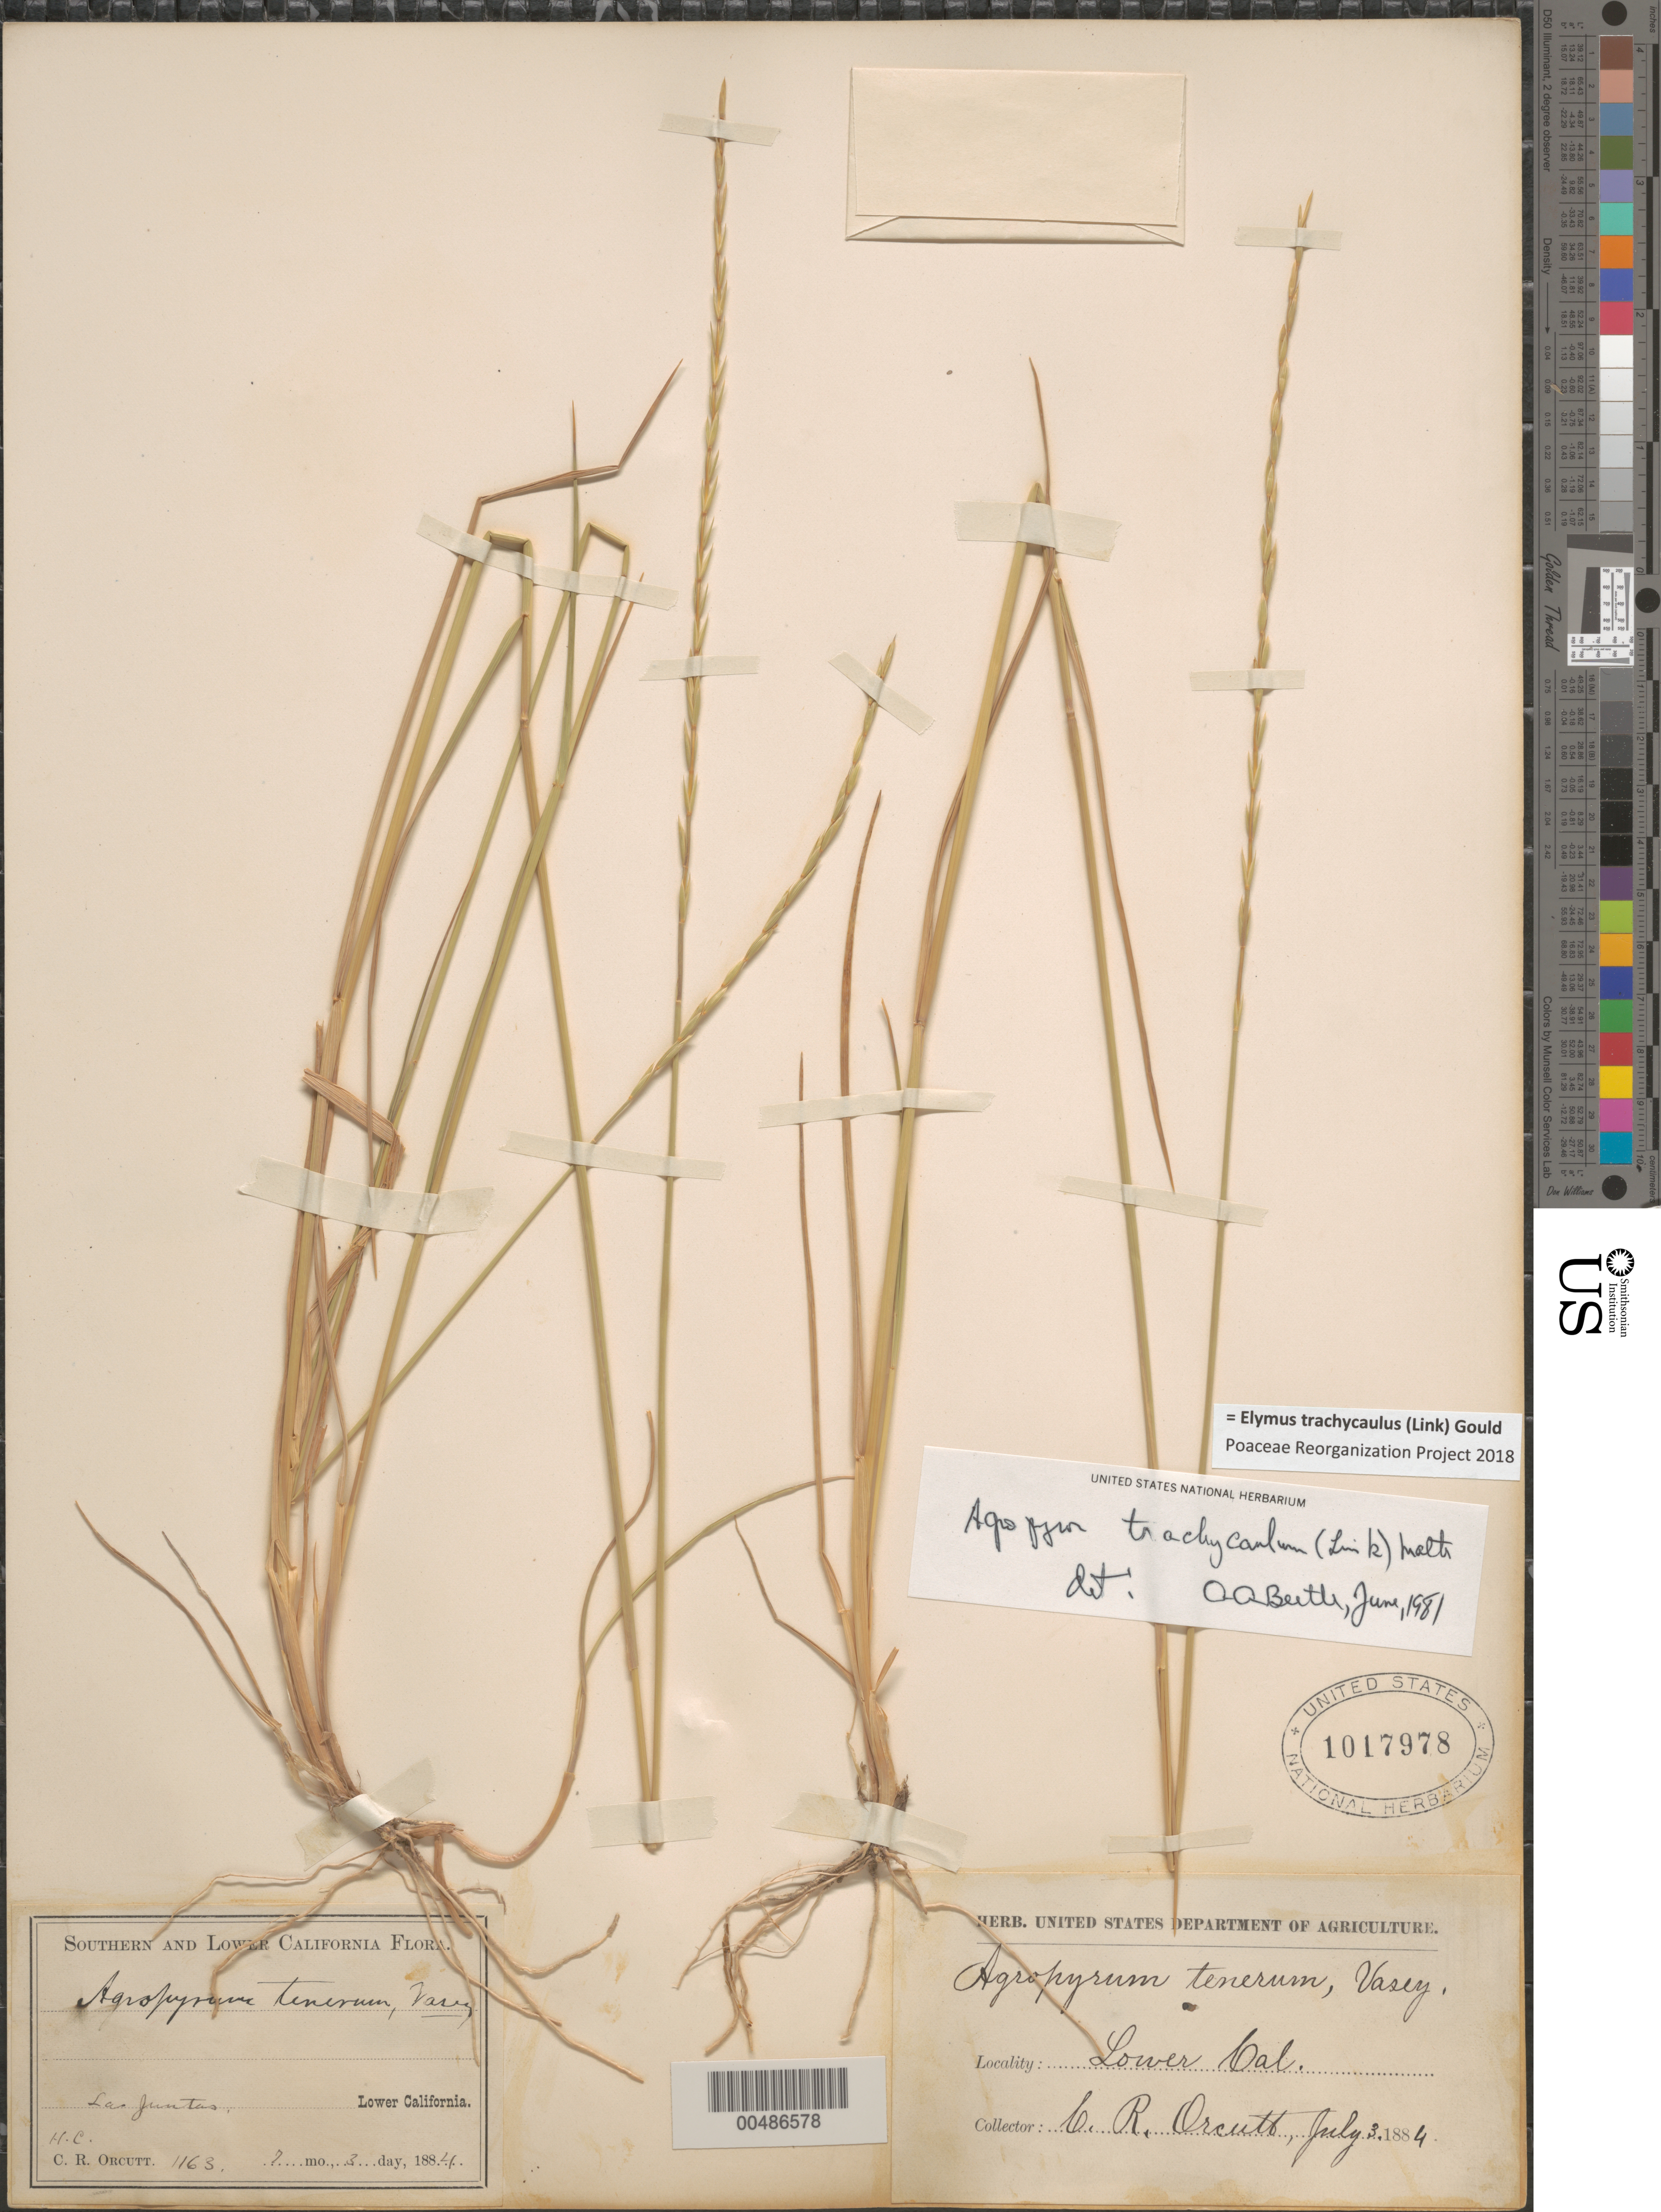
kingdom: Plantae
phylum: Tracheophyta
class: Liliopsida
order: Poales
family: Poaceae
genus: Elymus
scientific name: Elymus trachycaulus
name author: (Link) Gould ex Shinners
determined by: Poaceae Reorganization Project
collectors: C. R. Orcutt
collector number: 1163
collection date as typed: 3 Jul 1884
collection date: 1884-07-03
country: Mexico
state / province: Baja California Norte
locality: Las Juntas, Lower California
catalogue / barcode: US 1017978